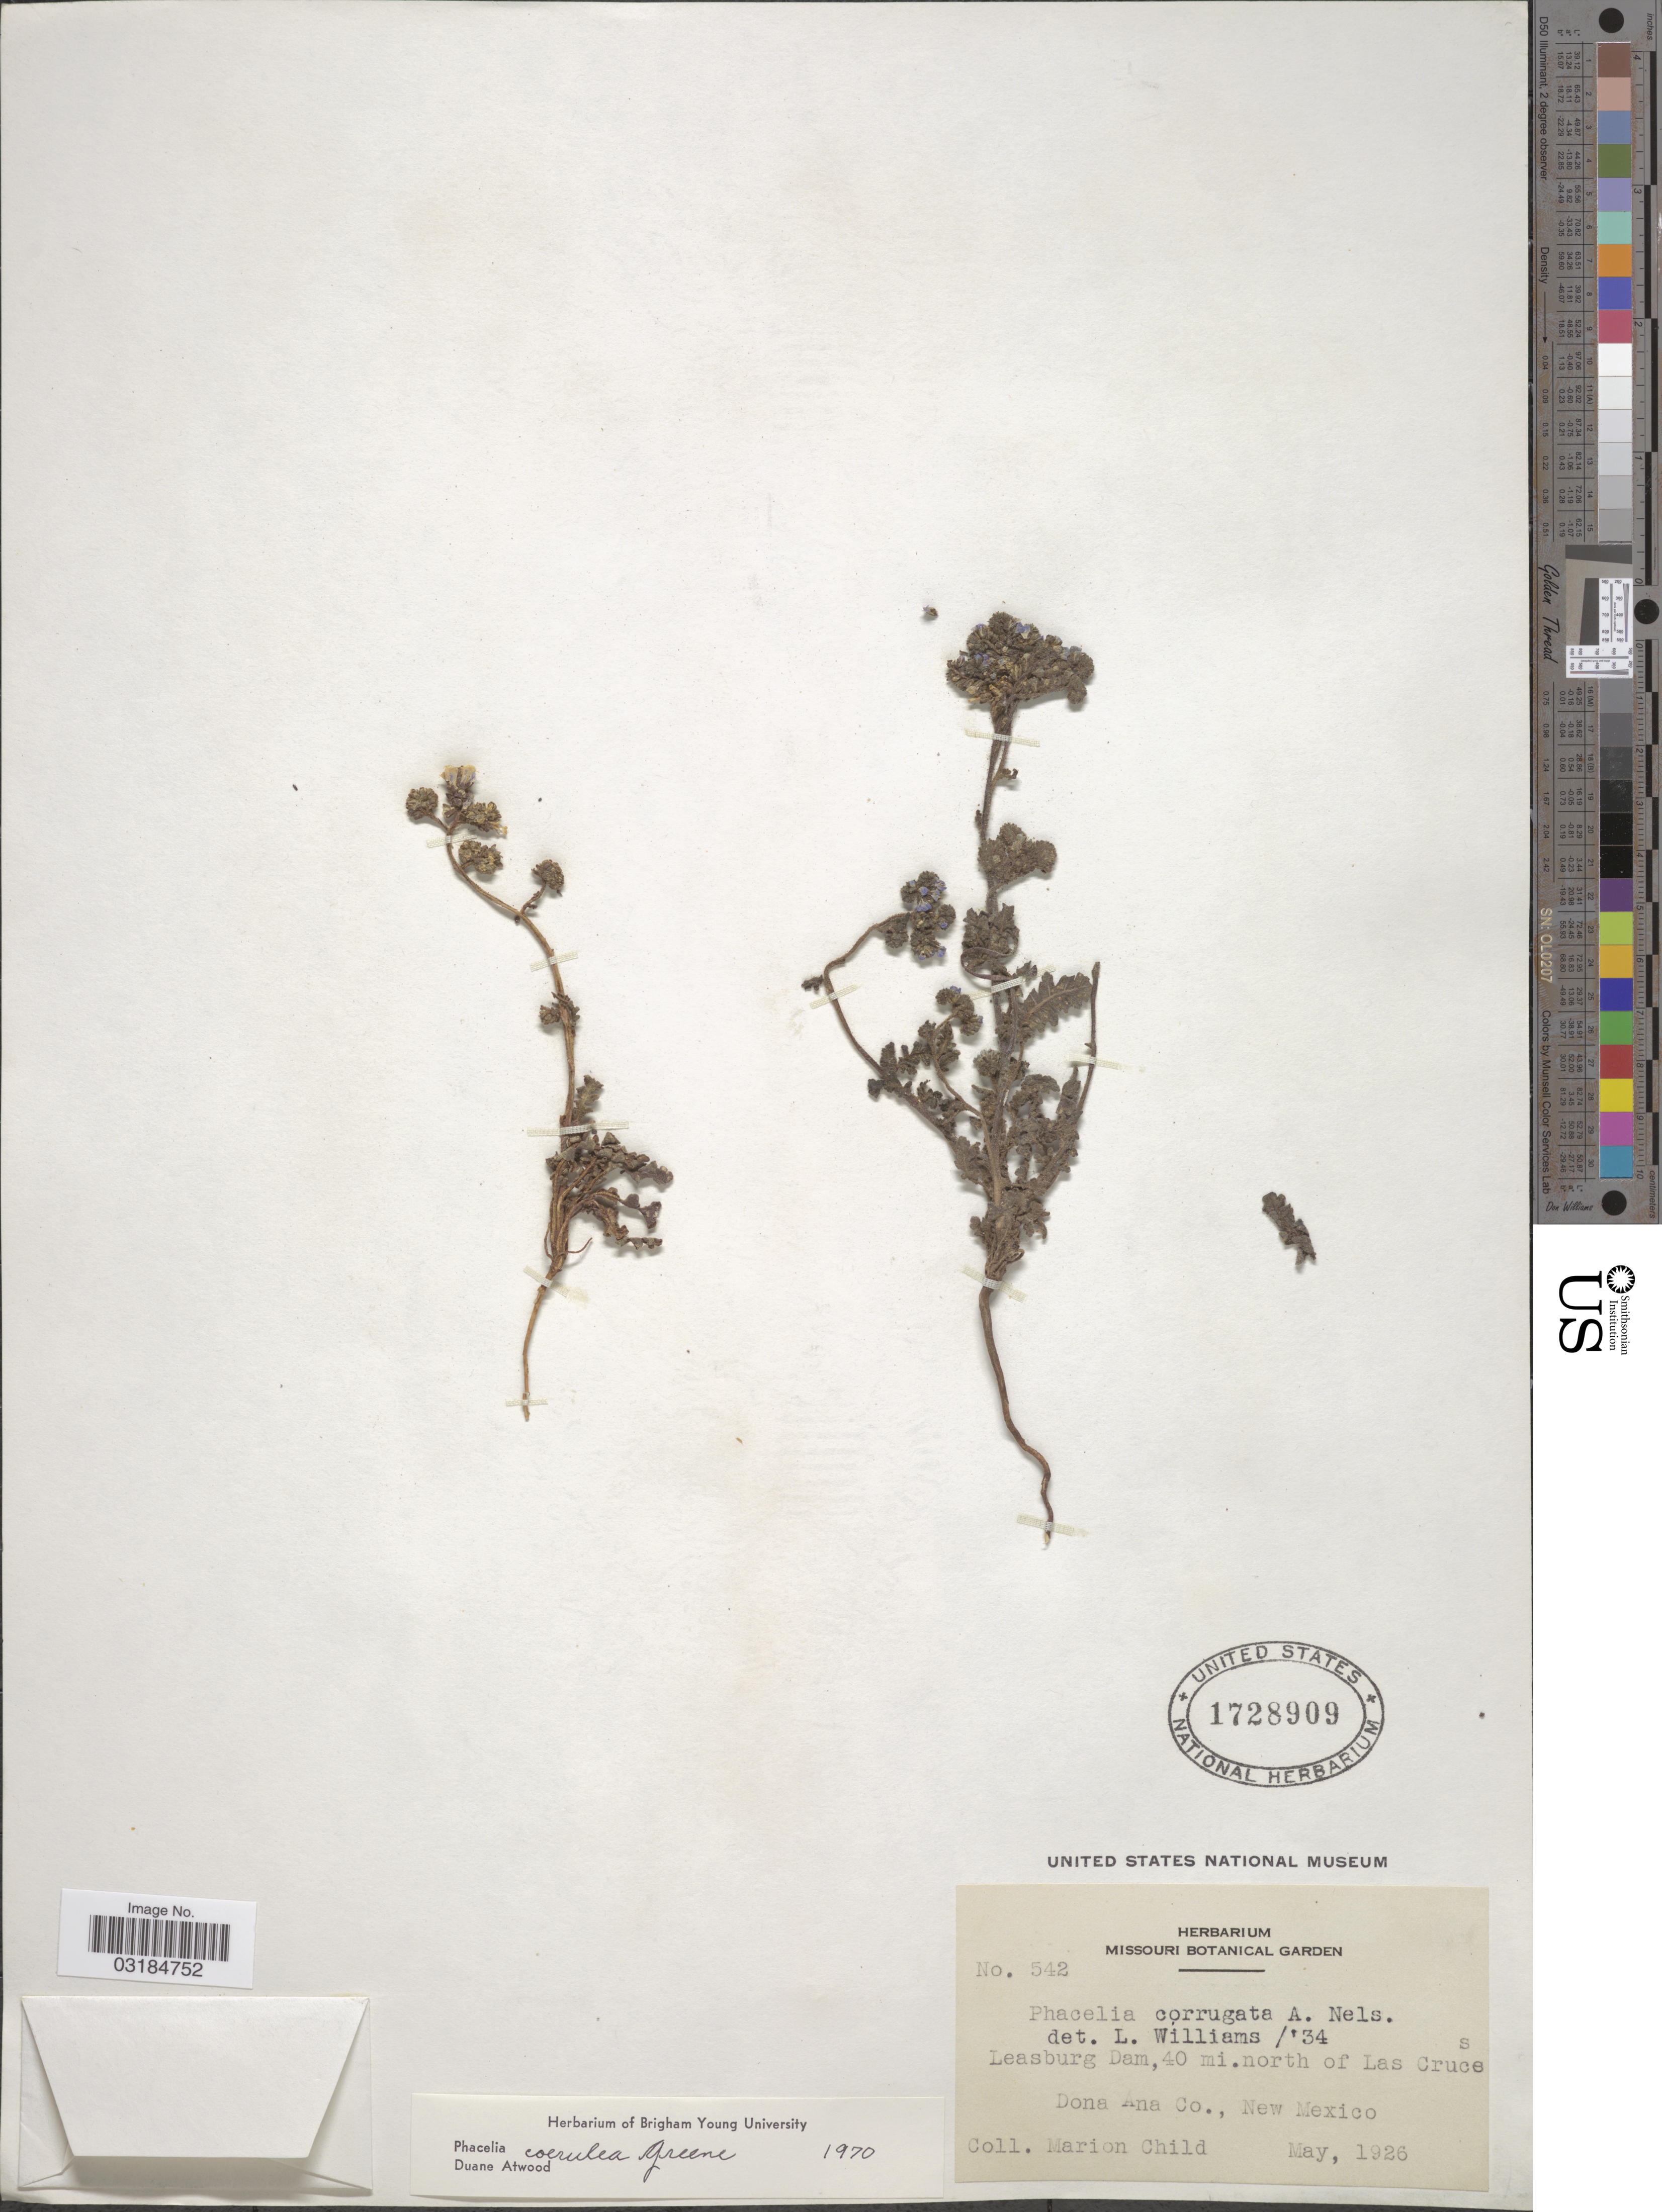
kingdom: Plantae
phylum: Tracheophyta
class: Magnoliopsida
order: Boraginales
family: Hydrophyllaceae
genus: Phacelia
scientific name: Phacelia caerulea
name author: Greene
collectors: M. Child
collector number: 542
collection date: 1926-05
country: United States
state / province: New Mexico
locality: Leasburg Dam, 40 mi. north of Las Cruces, Dona Ana Co.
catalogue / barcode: US 1728909